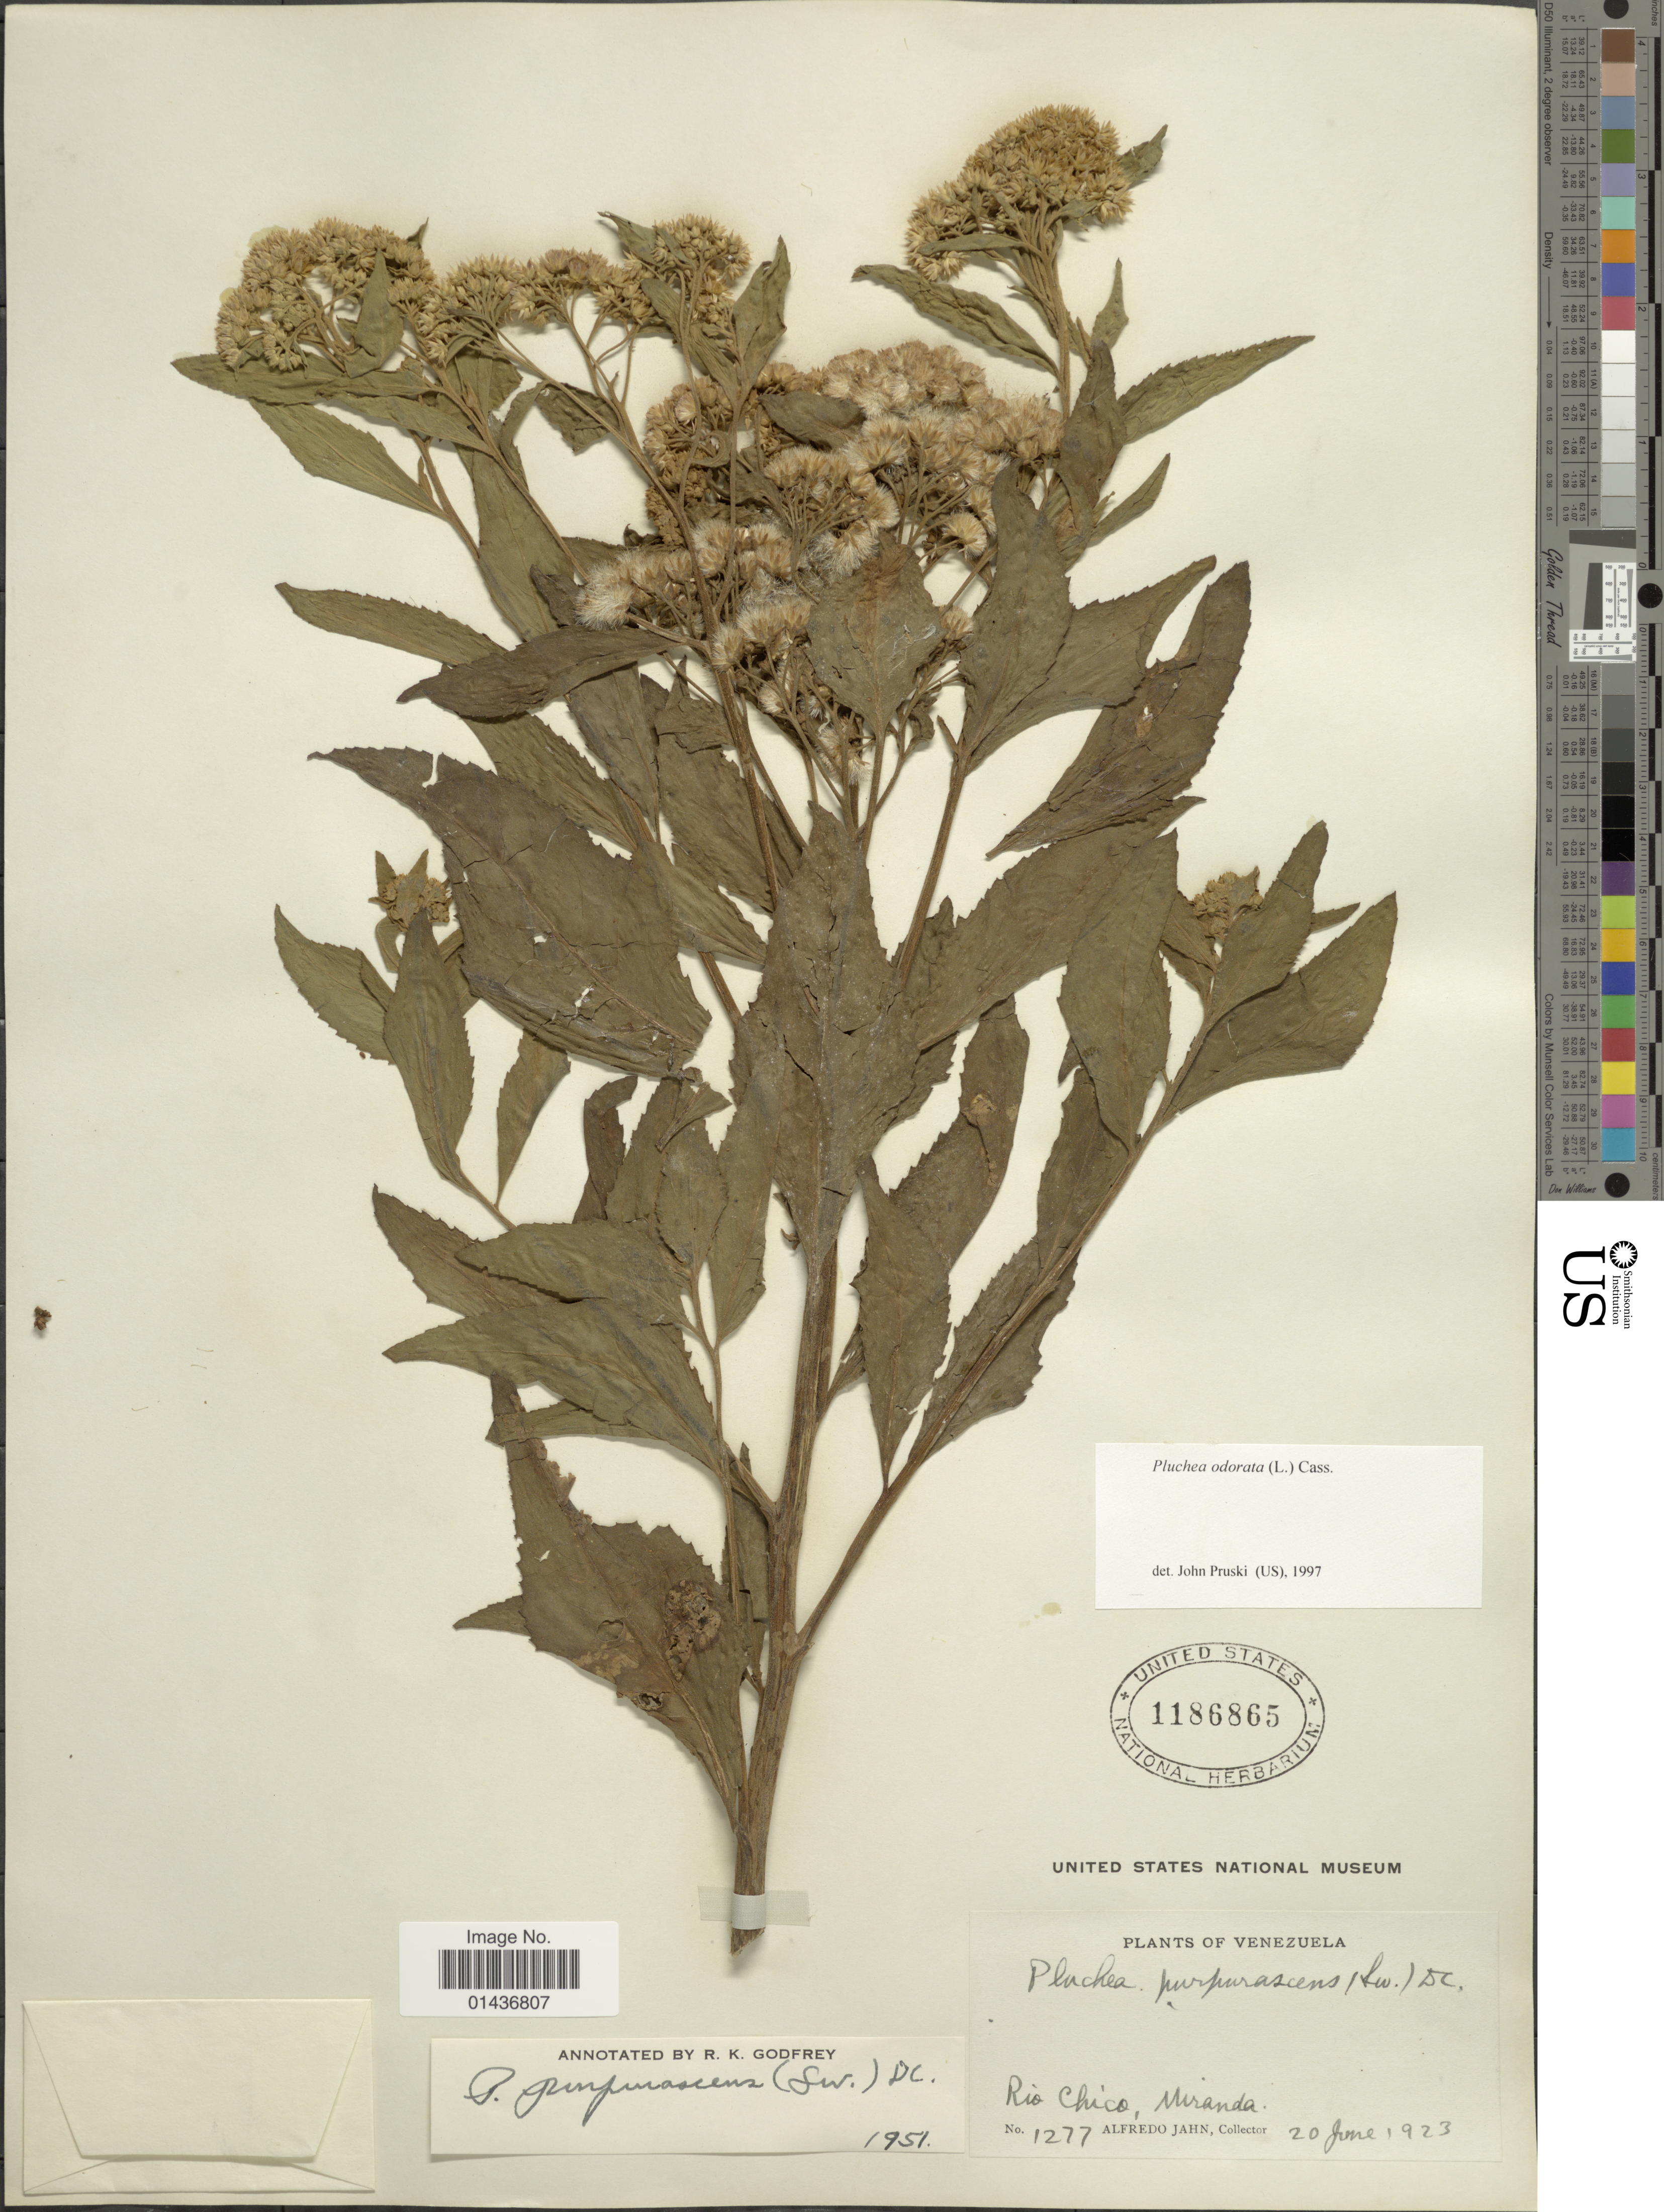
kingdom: Plantae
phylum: Tracheophyta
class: Magnoliopsida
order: Asterales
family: Asteraceae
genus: Pluchea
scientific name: Pluchea odorata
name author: (L.) Cass.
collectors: A. Jahn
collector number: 1277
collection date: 1923-06-20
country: Venezuela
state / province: Miranda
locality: Rio Chico, Miranda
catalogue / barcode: US 1186865